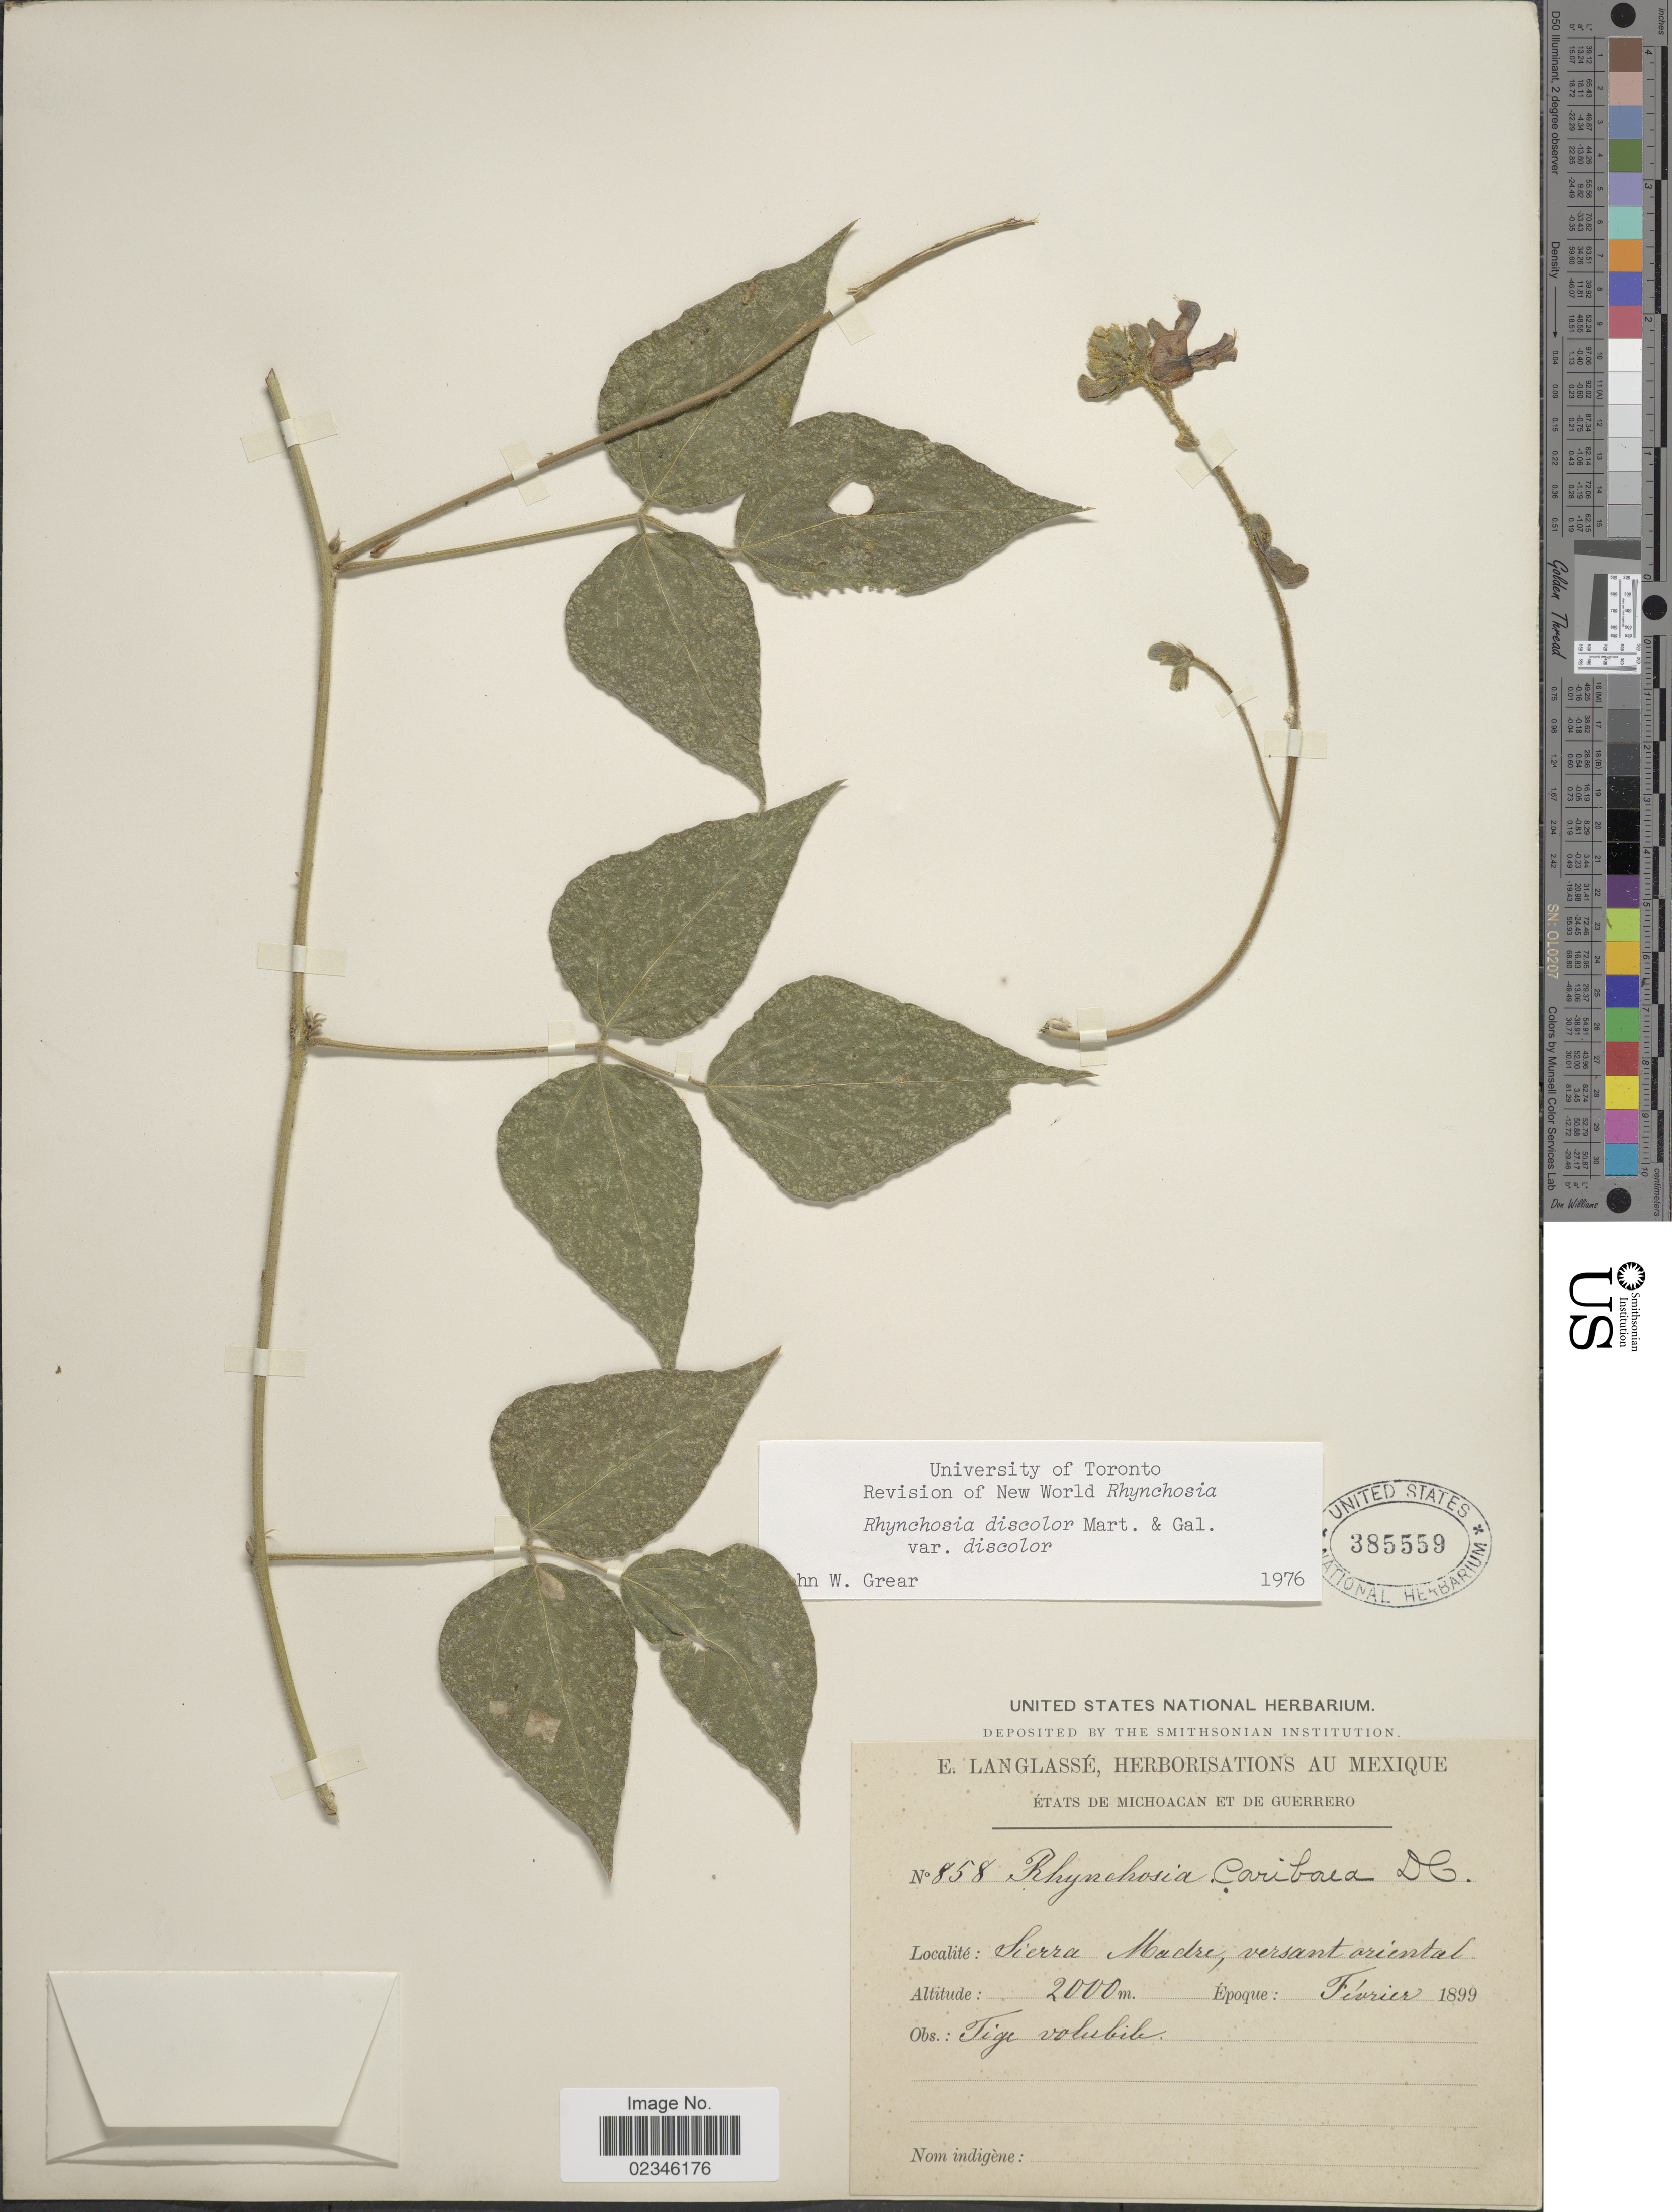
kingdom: Plantae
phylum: Tracheophyta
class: Magnoliopsida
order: Fabales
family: Fabaceae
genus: Rhynchosia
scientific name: Rhynchosia discolor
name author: M. Martens & Galeotti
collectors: E. Langlassé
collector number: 858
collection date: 1899-02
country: Mexico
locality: Etats de Michoacan et de Guerrero. Sierra Madre, versant oriental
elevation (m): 2000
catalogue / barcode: US 385559